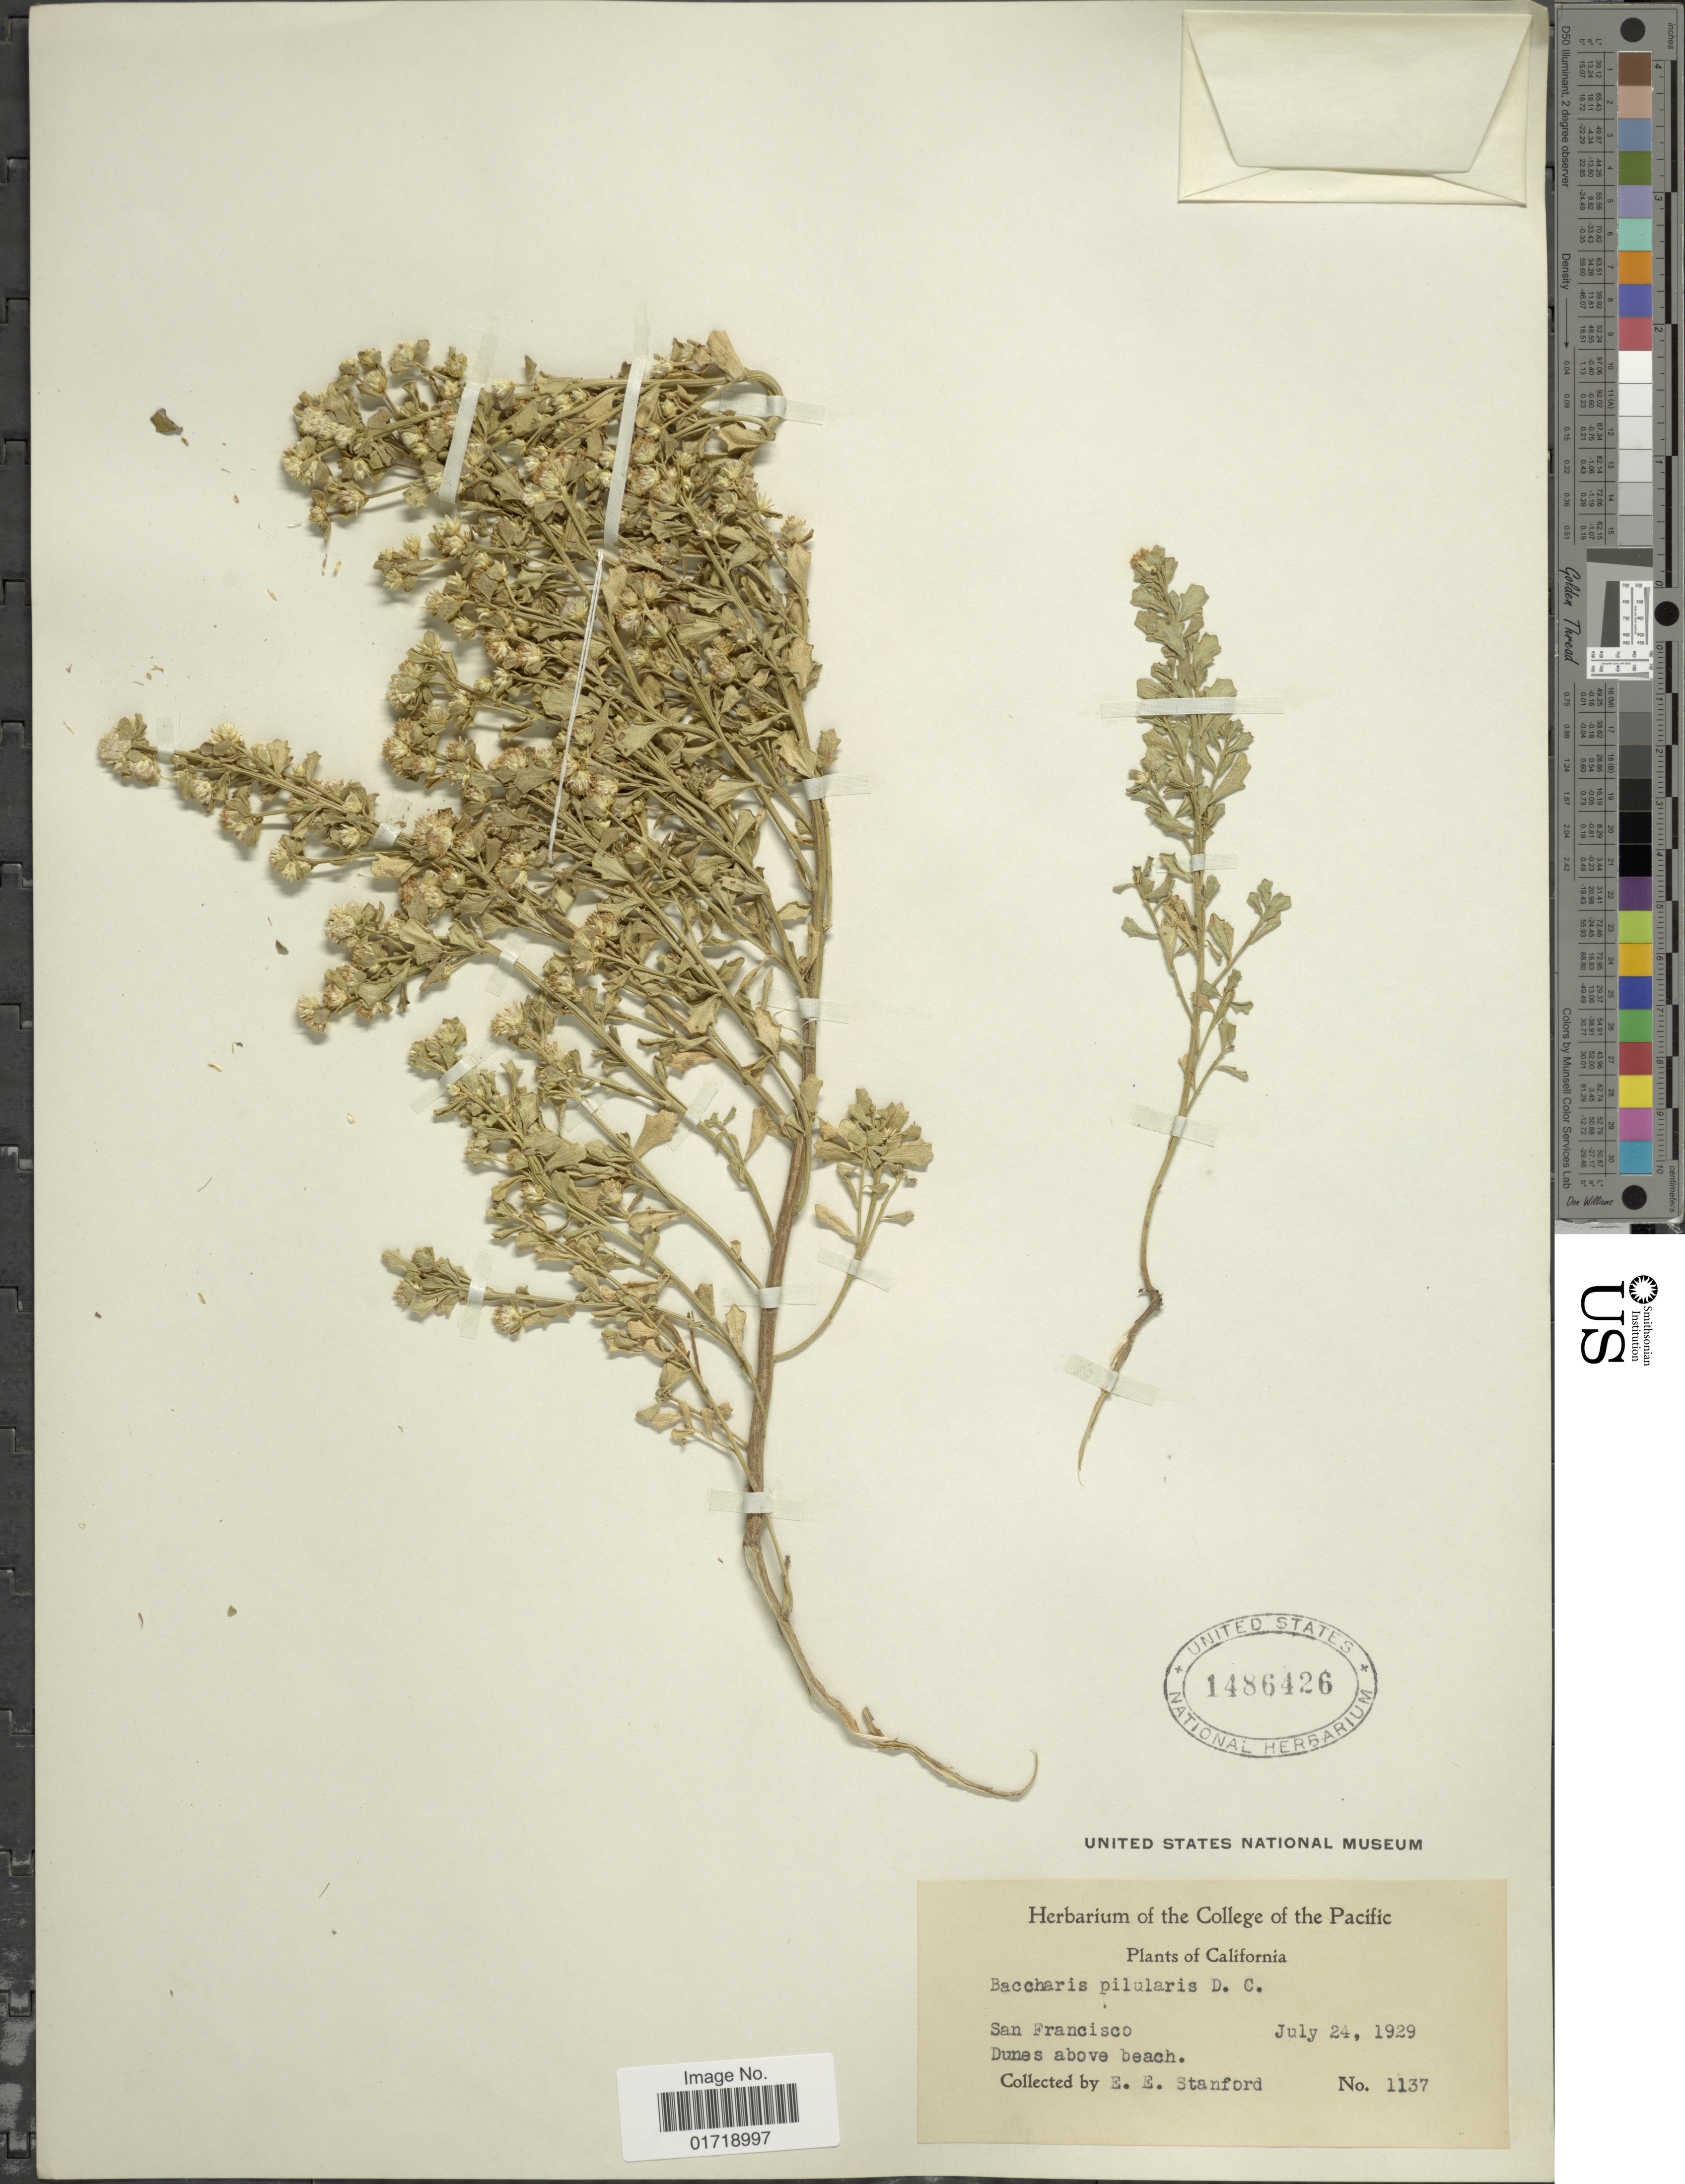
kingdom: Plantae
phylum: Tracheophyta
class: Magnoliopsida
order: Asterales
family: Asteraceae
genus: Baccharis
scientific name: Baccharis pilularis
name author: DC.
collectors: E. Stanford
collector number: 1137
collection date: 1929-07-24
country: United States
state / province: California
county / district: San Francisco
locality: San Francisco, Dunes above beach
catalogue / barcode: US 1486426